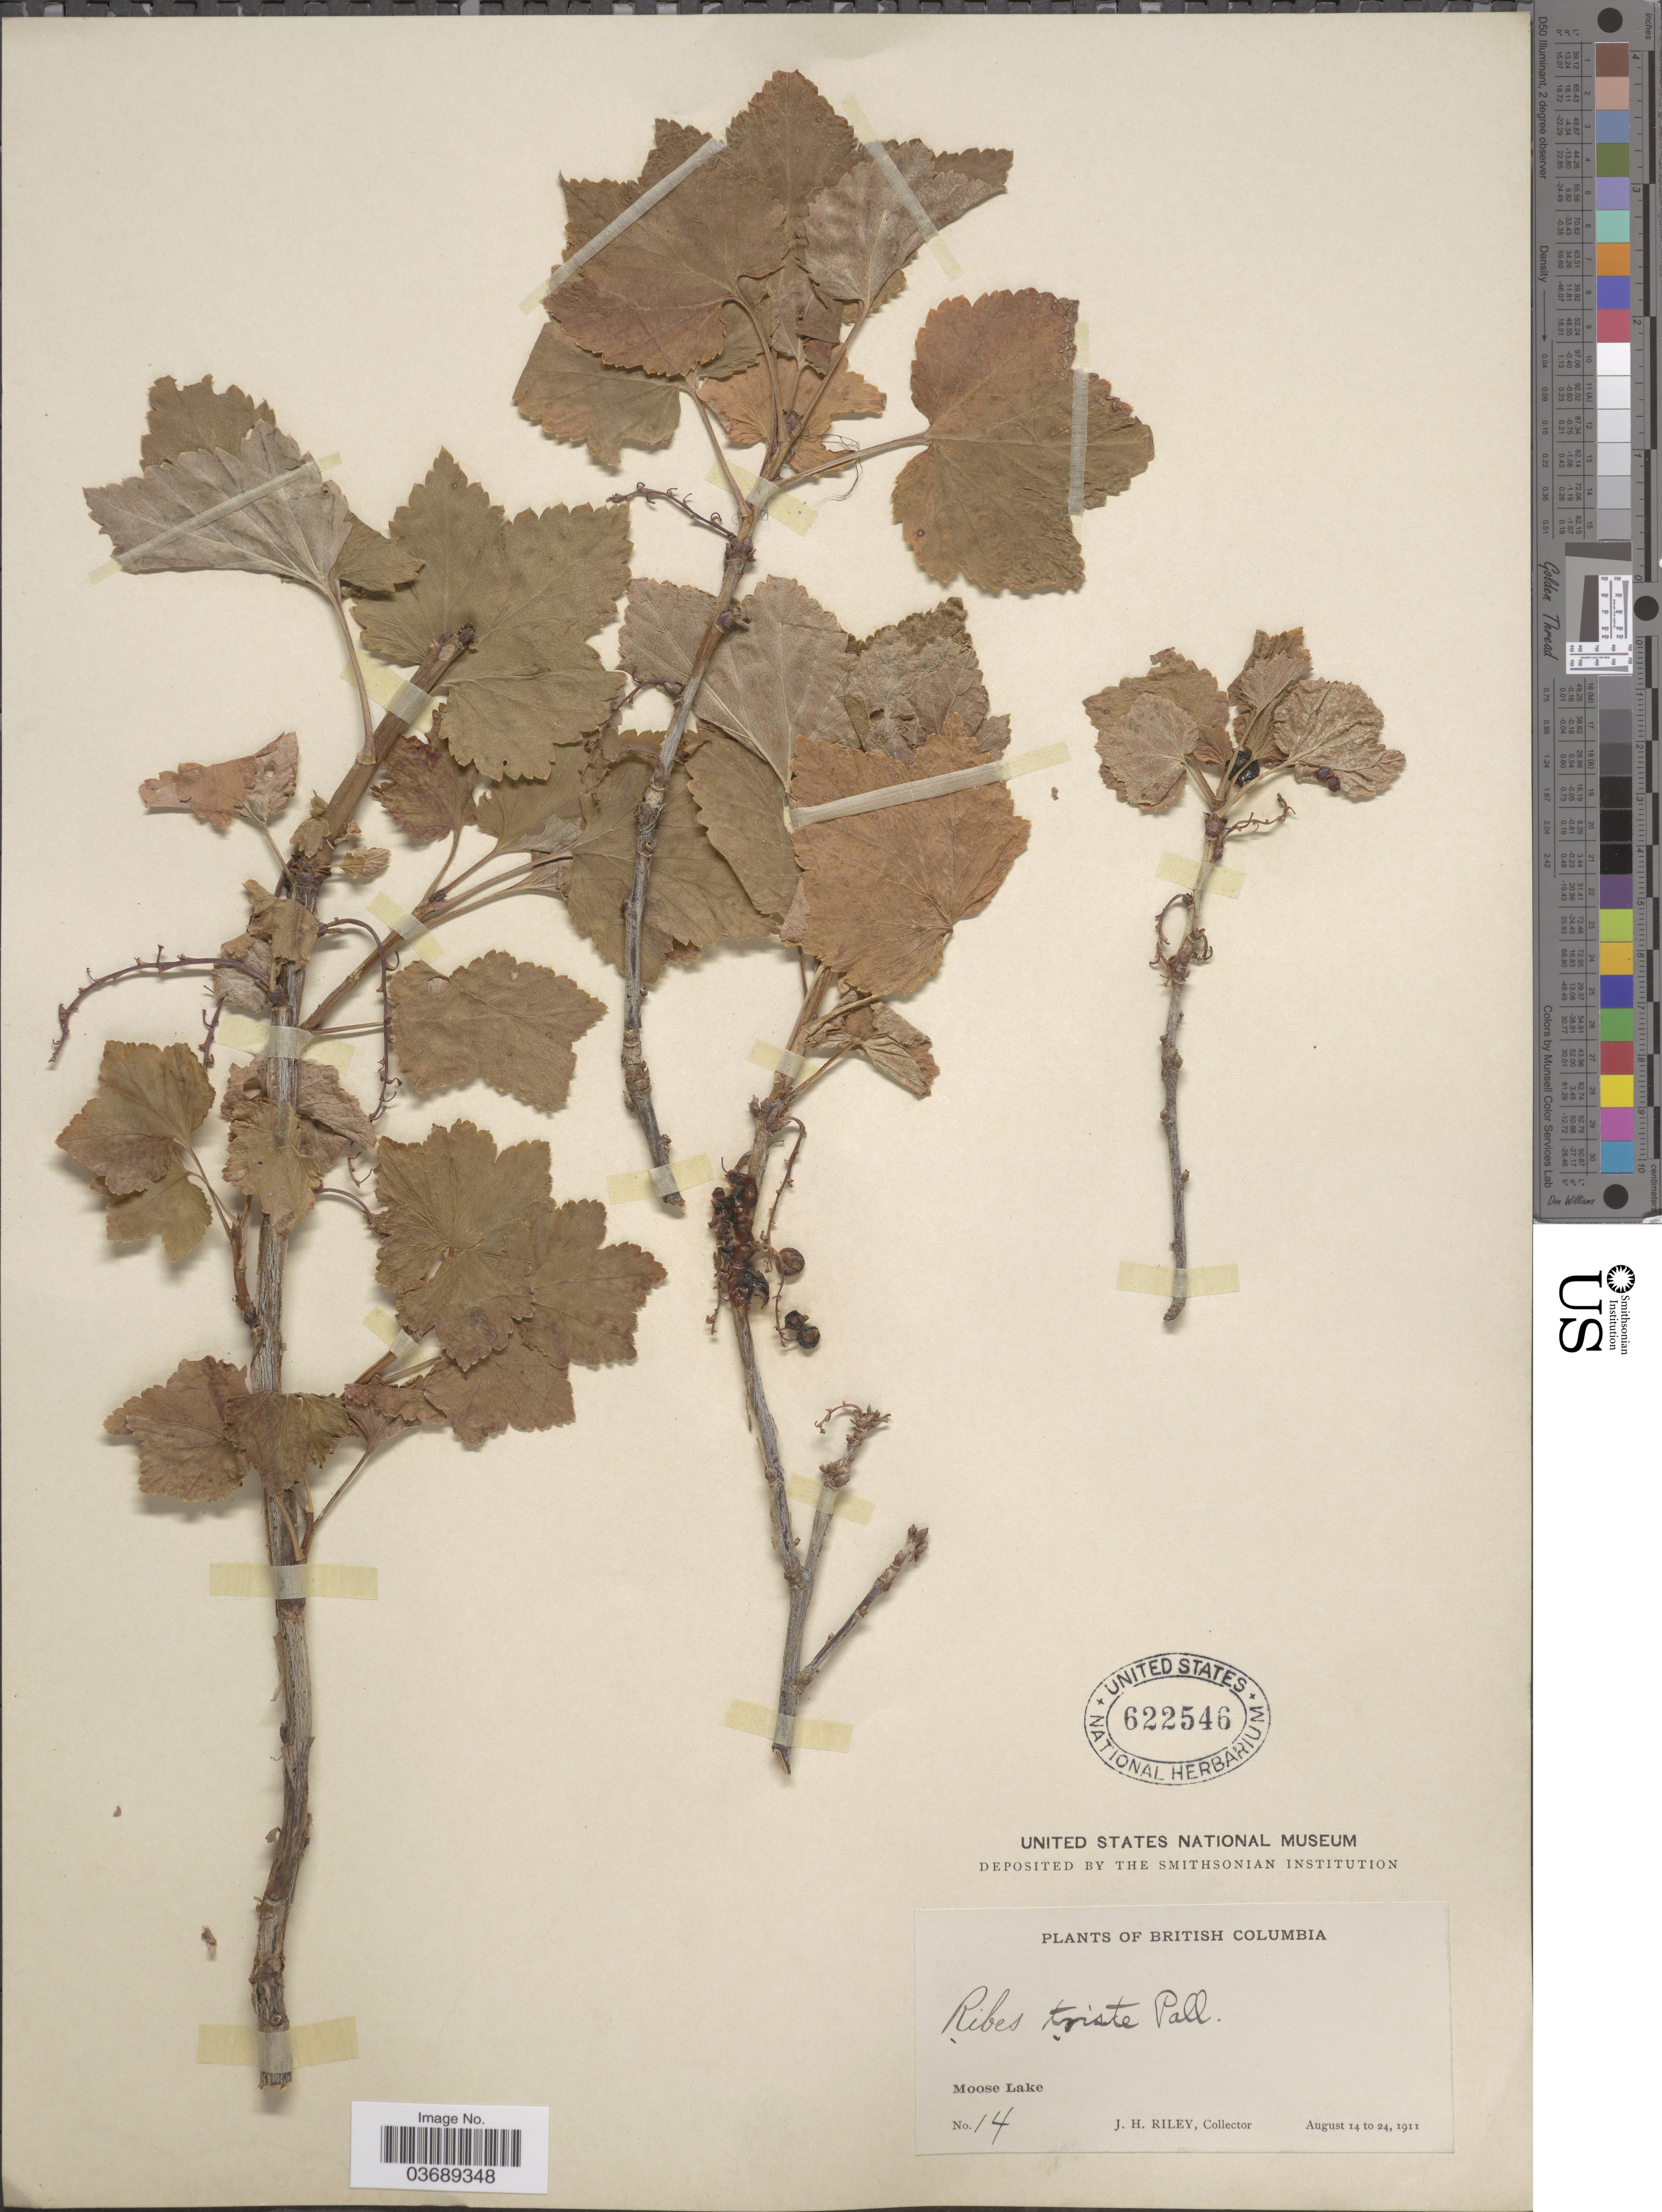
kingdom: Plantae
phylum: Tracheophyta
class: Magnoliopsida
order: Saxifragales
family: Grossulariaceae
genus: Ribes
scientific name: Ribes triste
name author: Pall.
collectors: J. H. Riley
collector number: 14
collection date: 1911-08-14/1911-08-24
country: Canada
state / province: British Columbia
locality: Moose Lake.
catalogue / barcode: US 622546